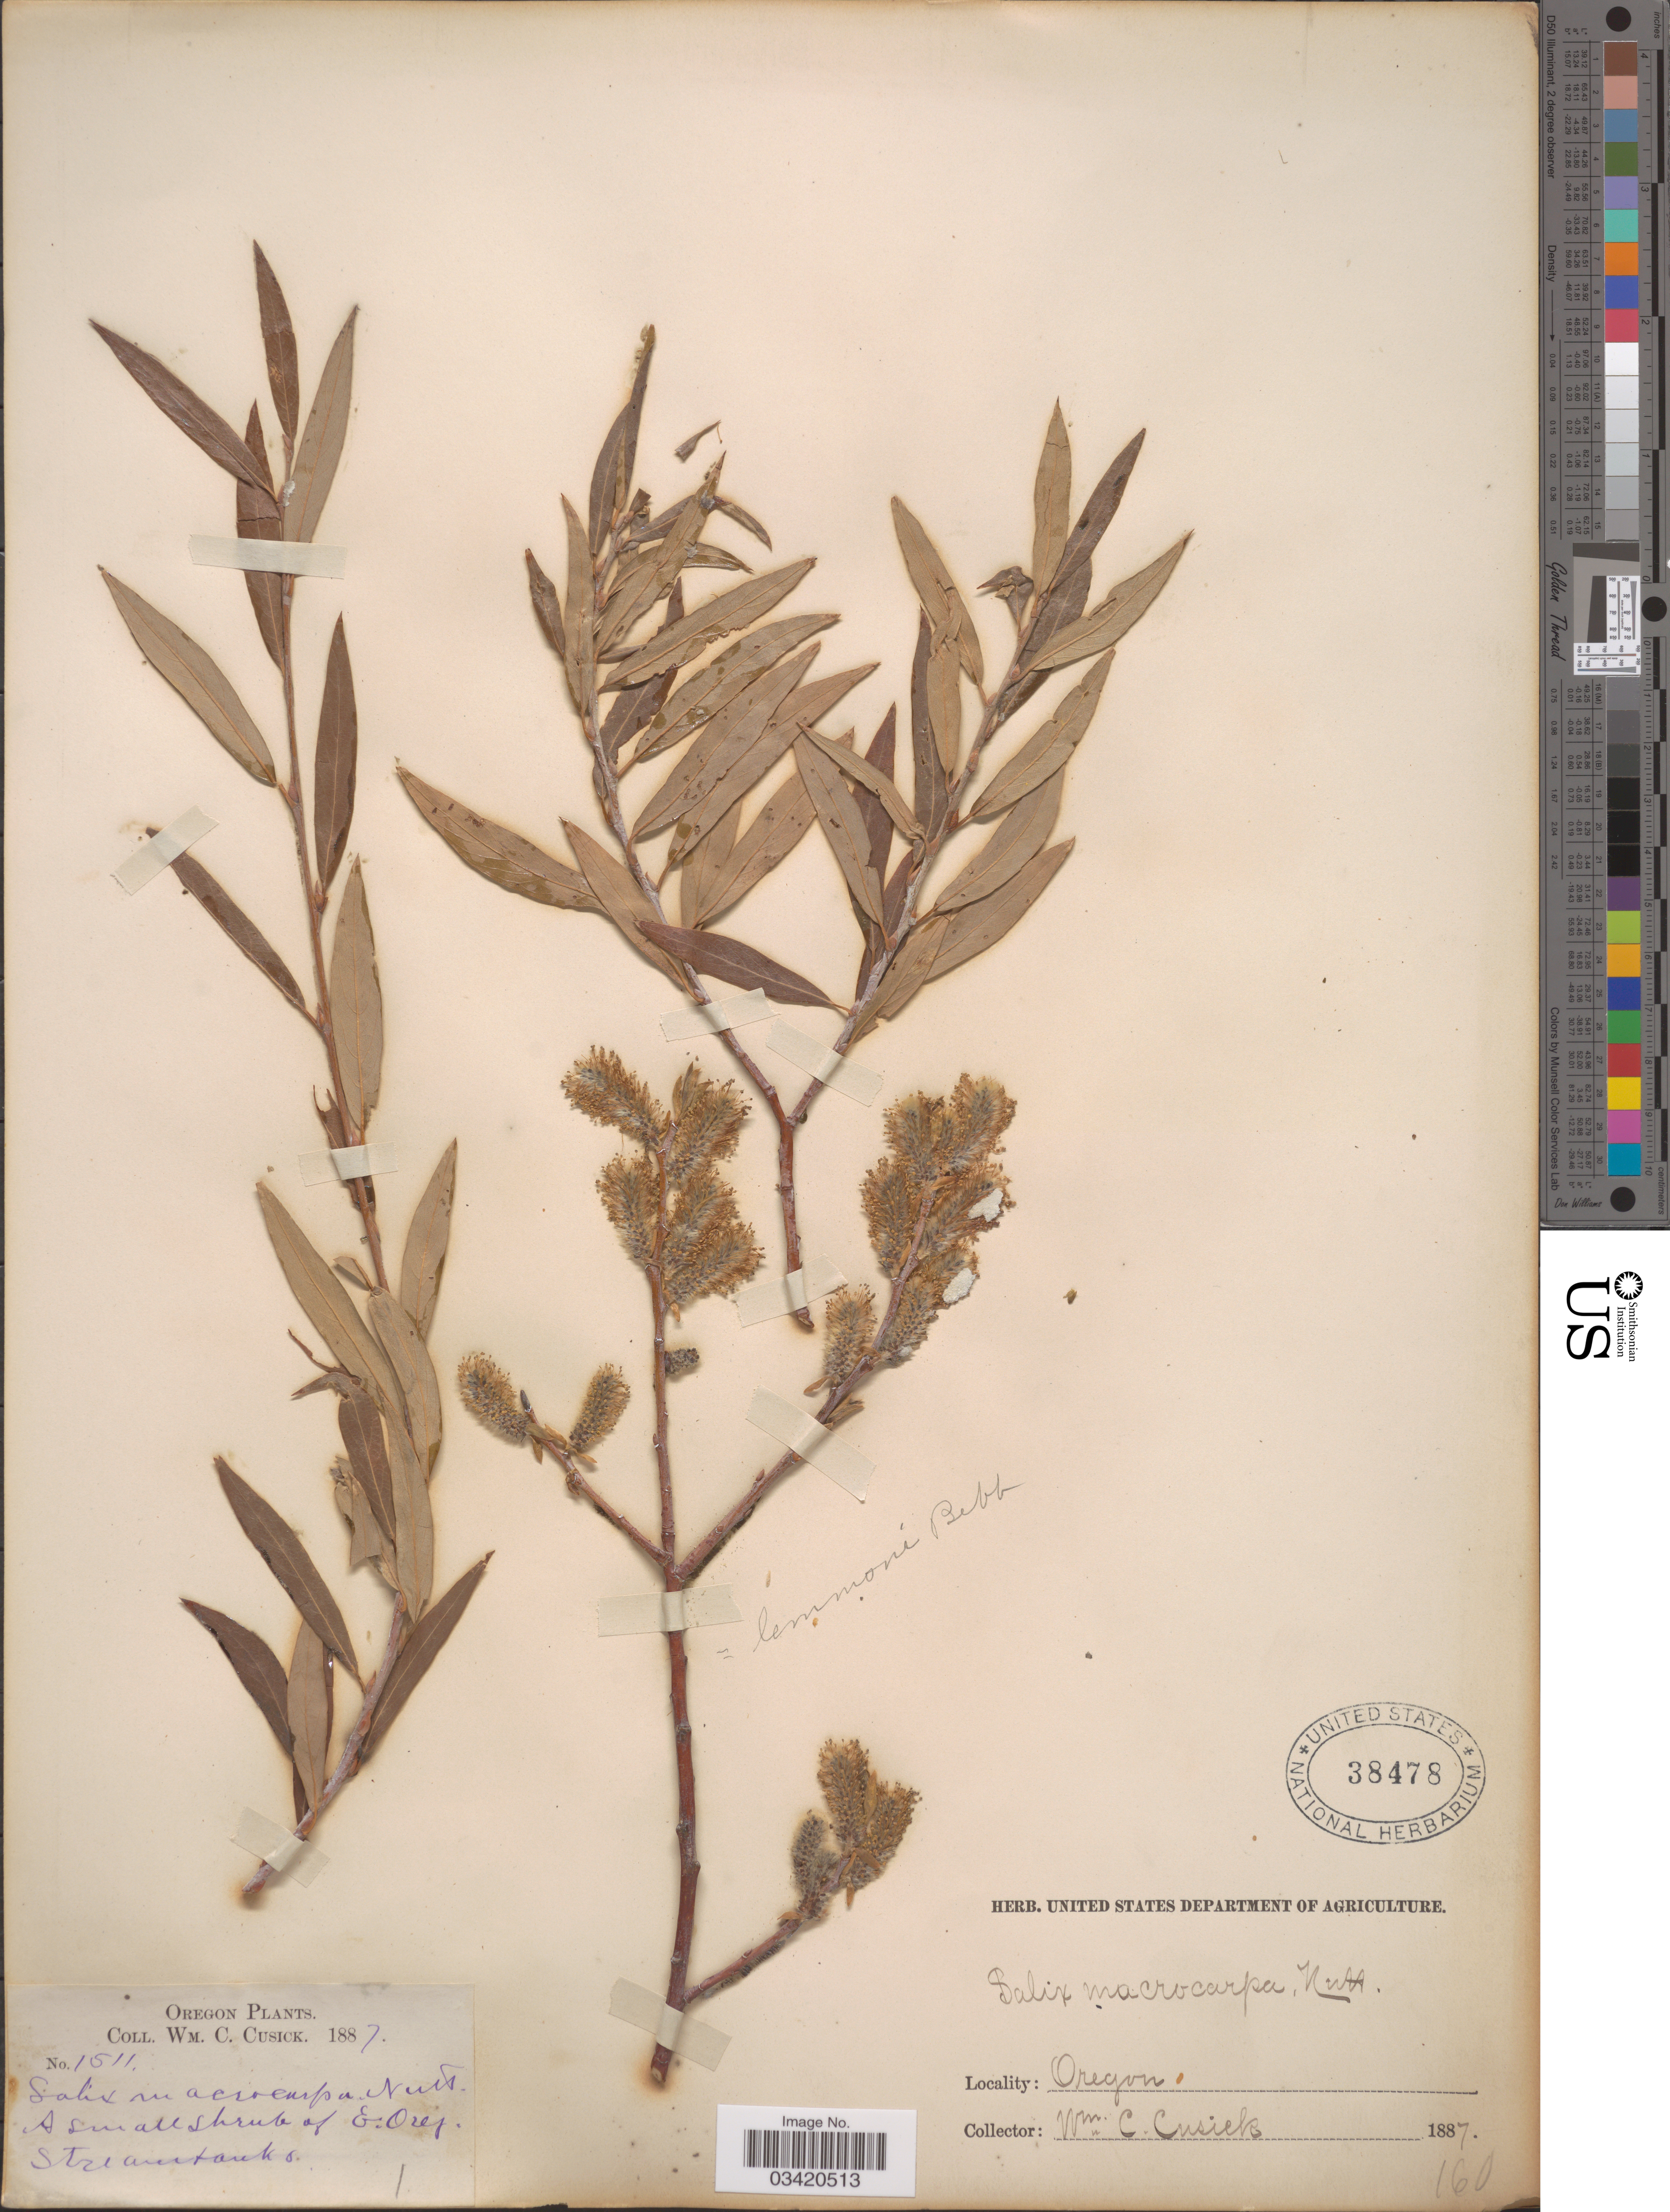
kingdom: Plantae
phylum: Tracheophyta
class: Magnoliopsida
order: Malpighiales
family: Salicaceae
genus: Salix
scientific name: Salix geyeriana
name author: Andersson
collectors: W. C. Cusick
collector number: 1511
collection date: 1897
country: United States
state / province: Oregon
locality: E. Oreg.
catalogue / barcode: US 38478